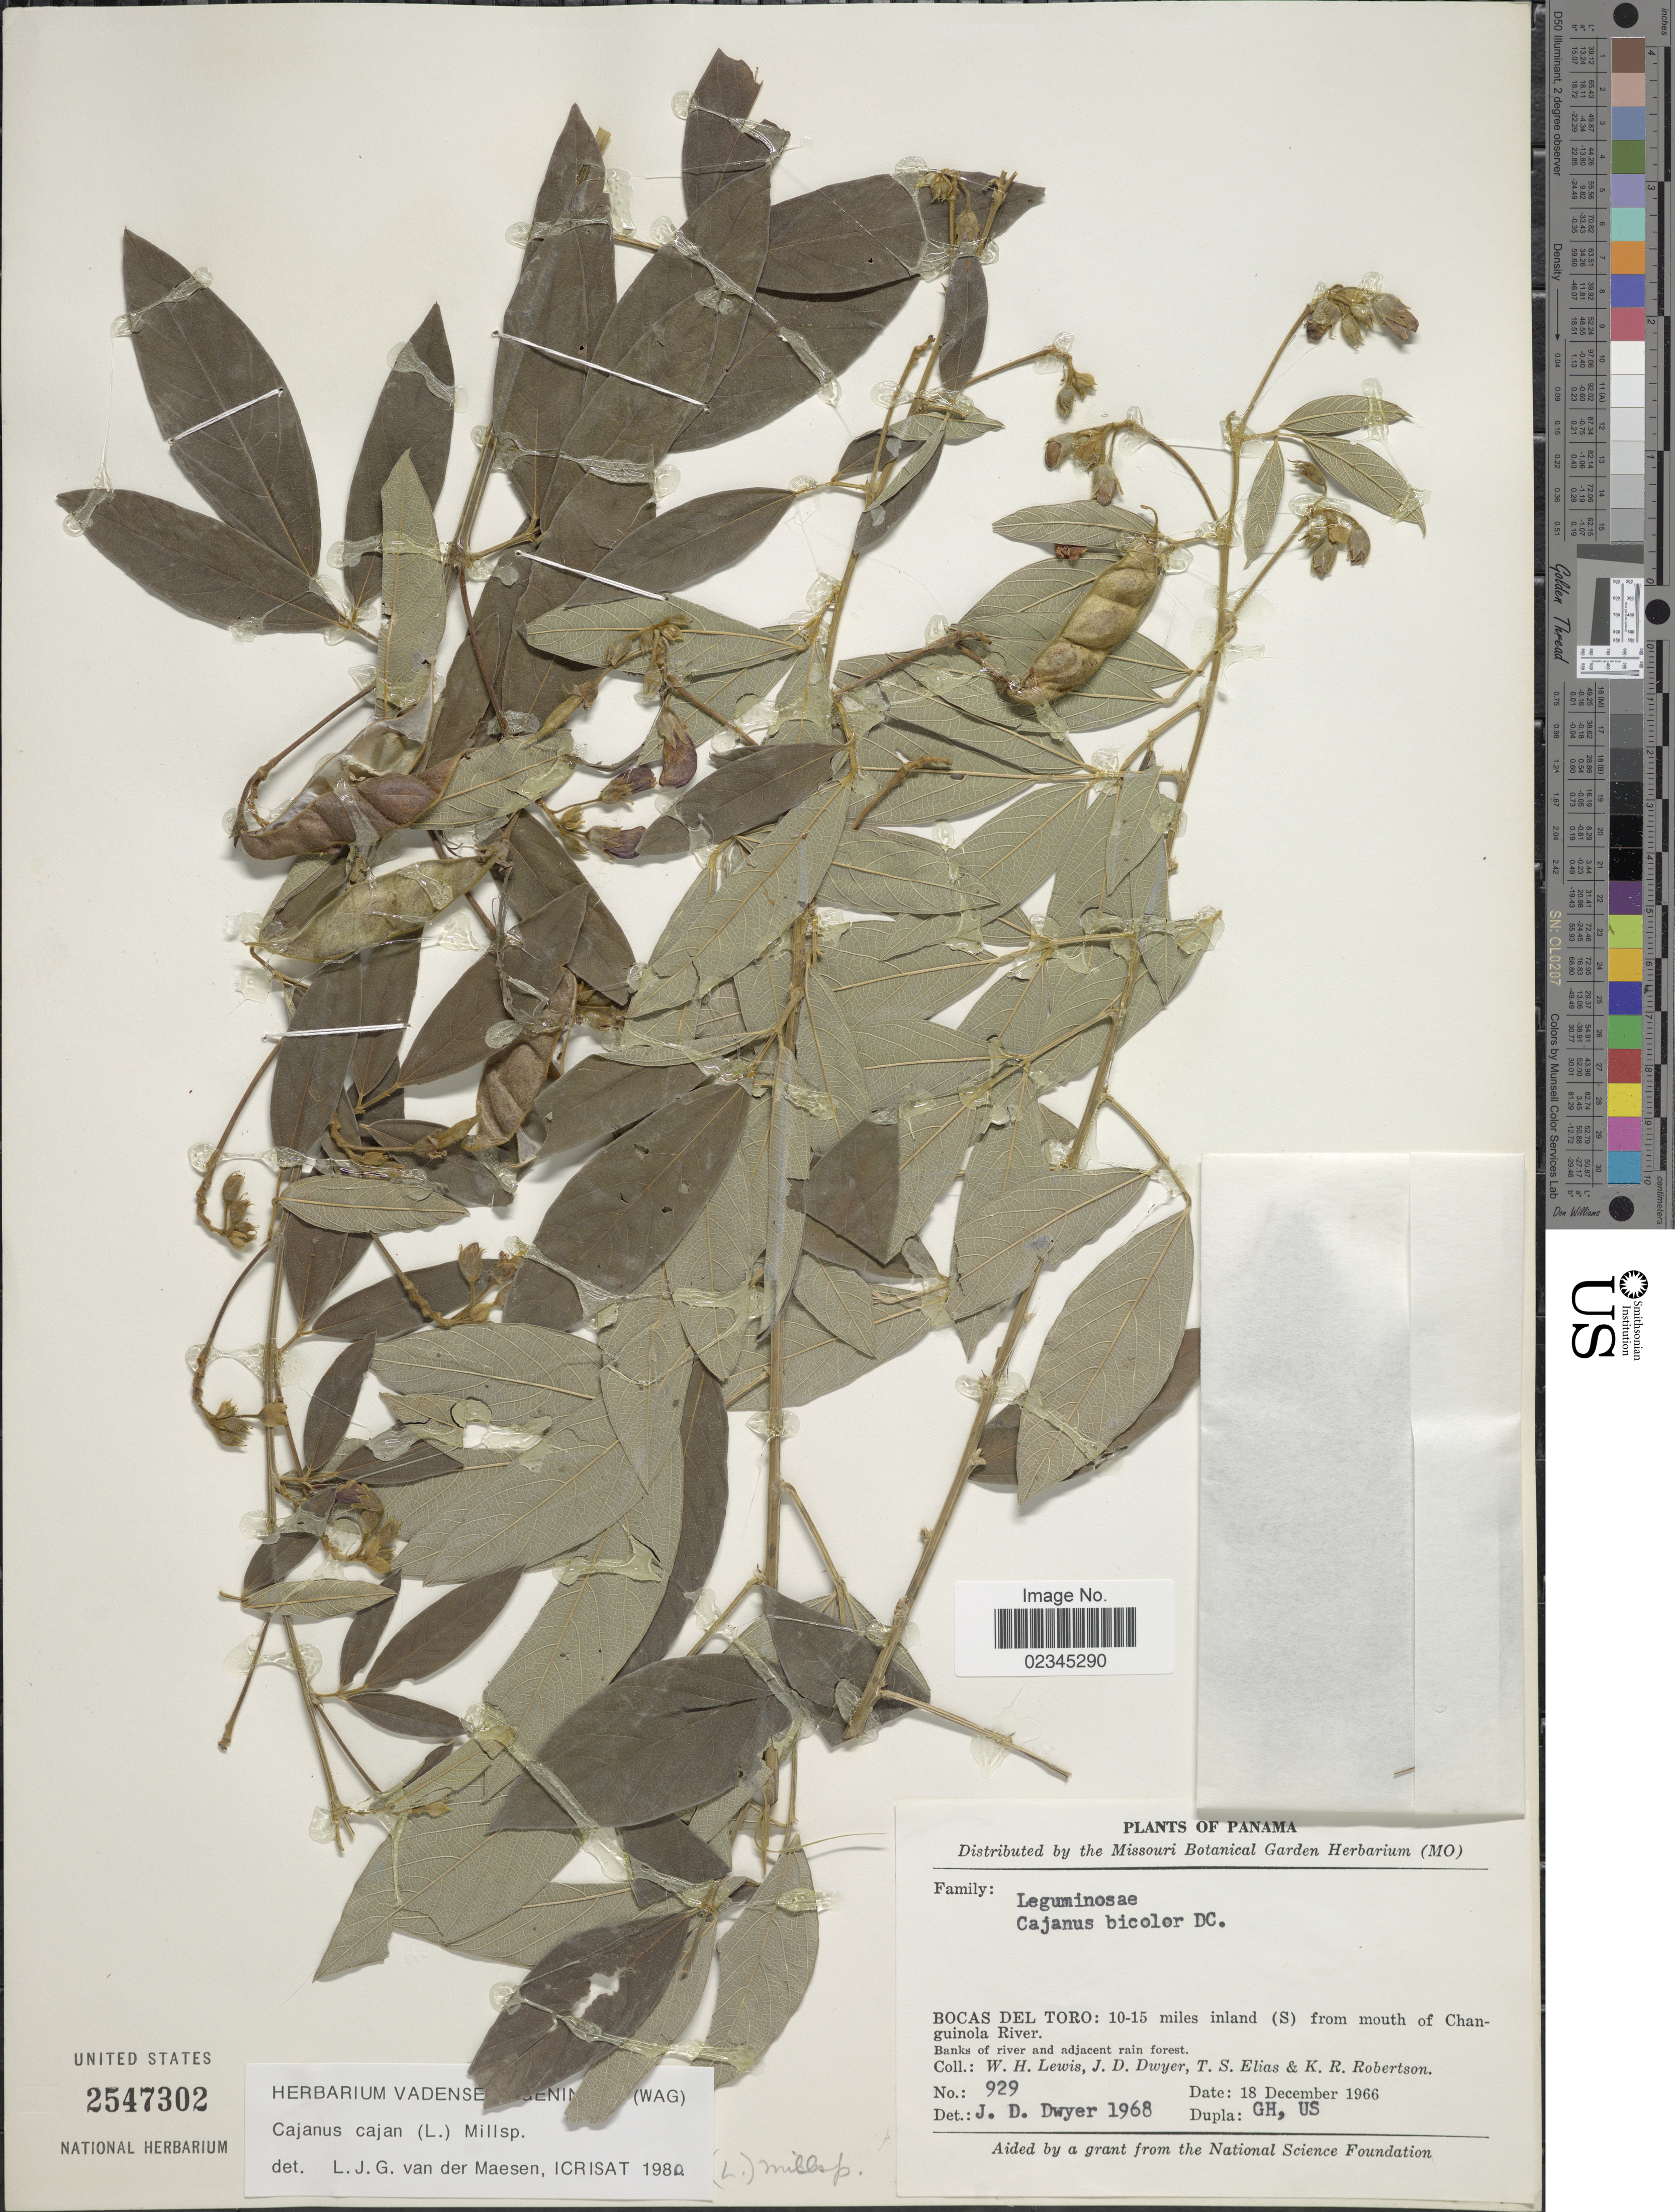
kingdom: Plantae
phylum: Tracheophyta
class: Magnoliopsida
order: Fabales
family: Fabaceae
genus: Cajanus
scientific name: Cajanus cajan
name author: (L.) Huth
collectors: W. H. Lewis, J. D. Dwyer, T. S. Elias & K. Robertson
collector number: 929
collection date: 1966-12-18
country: Panama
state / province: Bocas del Toro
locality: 10-15 miles inland (S) from mouth of Changuinola River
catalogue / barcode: US 2547302